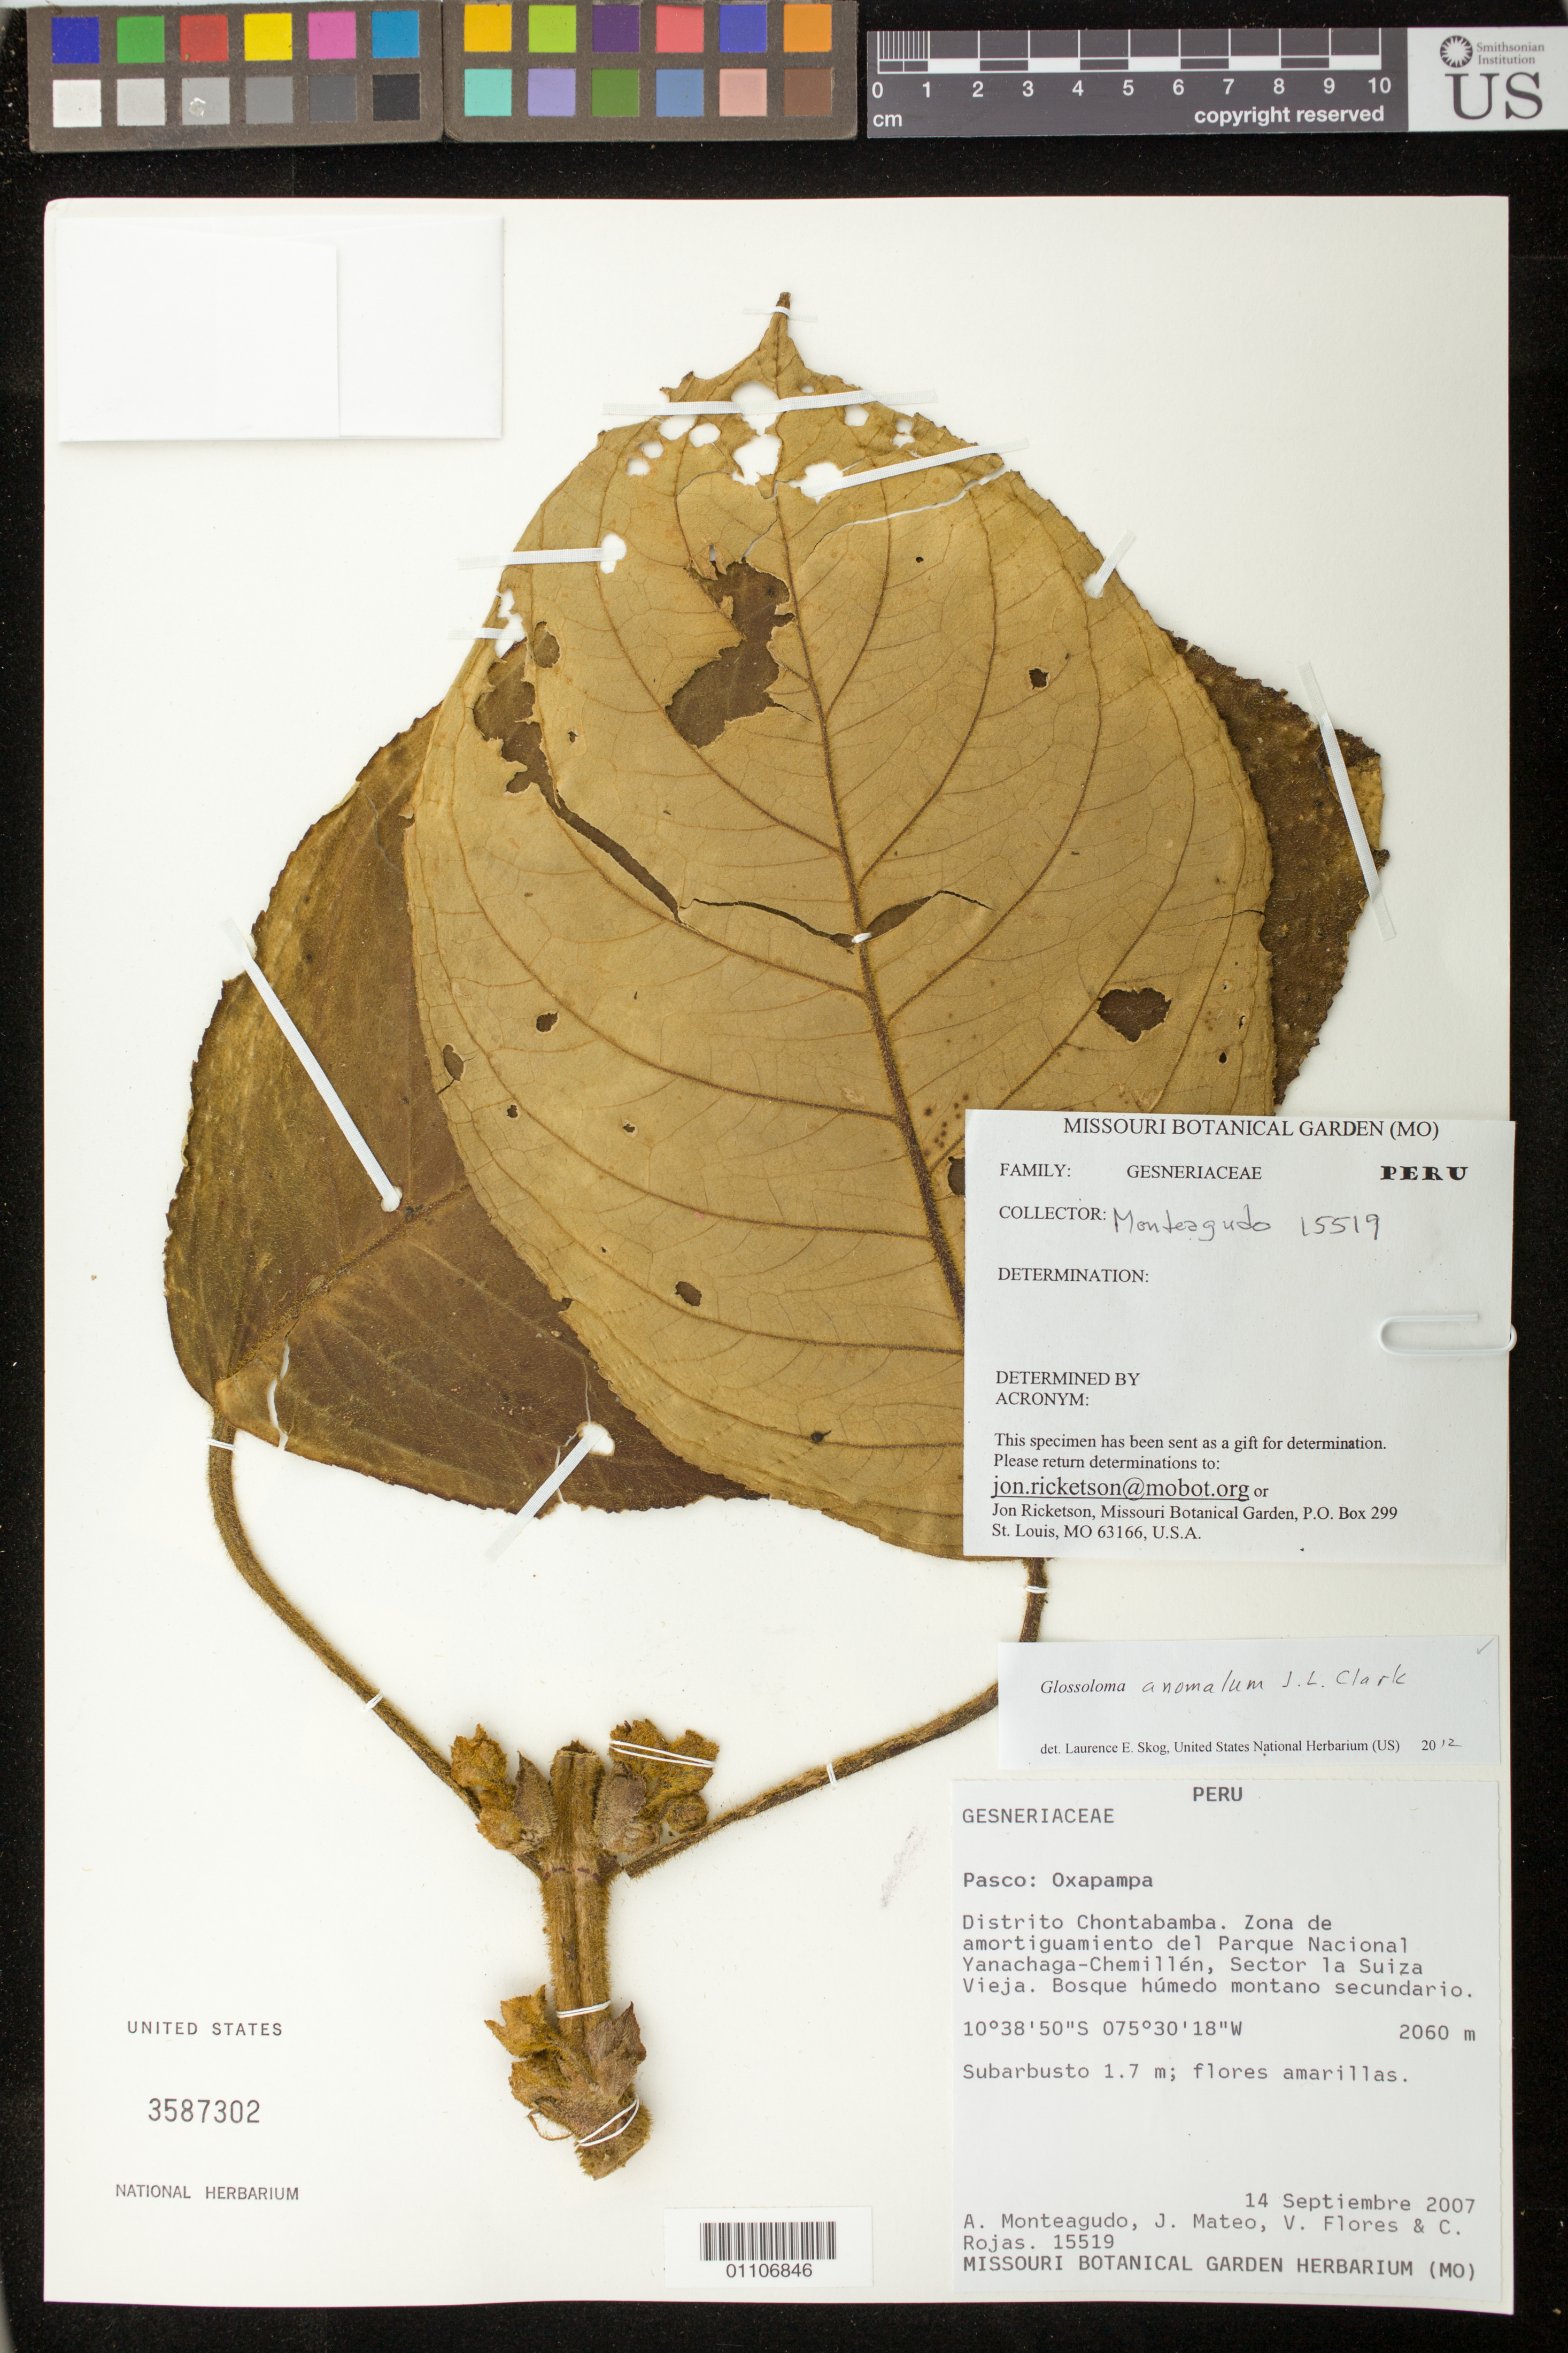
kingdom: Plantae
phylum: Tracheophyta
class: Magnoliopsida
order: Lamiales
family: Gesneriaceae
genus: Glossoloma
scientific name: Glossoloma anomalum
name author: J.L. Clark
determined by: Skog, Laurence E.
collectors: A. Monteagudo, J. Mateo, V. Flores & C. Rojas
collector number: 15519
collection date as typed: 14 Sep 2007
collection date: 2007-09-14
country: Peru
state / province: Pasco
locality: Oxapampa: Distrito Chontabamba. Zona de amortiguamiento del Parque Nacional Yanachaga -Chemillen, Sector la Suiza Vieja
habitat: Bosque humedo montano secundario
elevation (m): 2060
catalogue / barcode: US 3587302